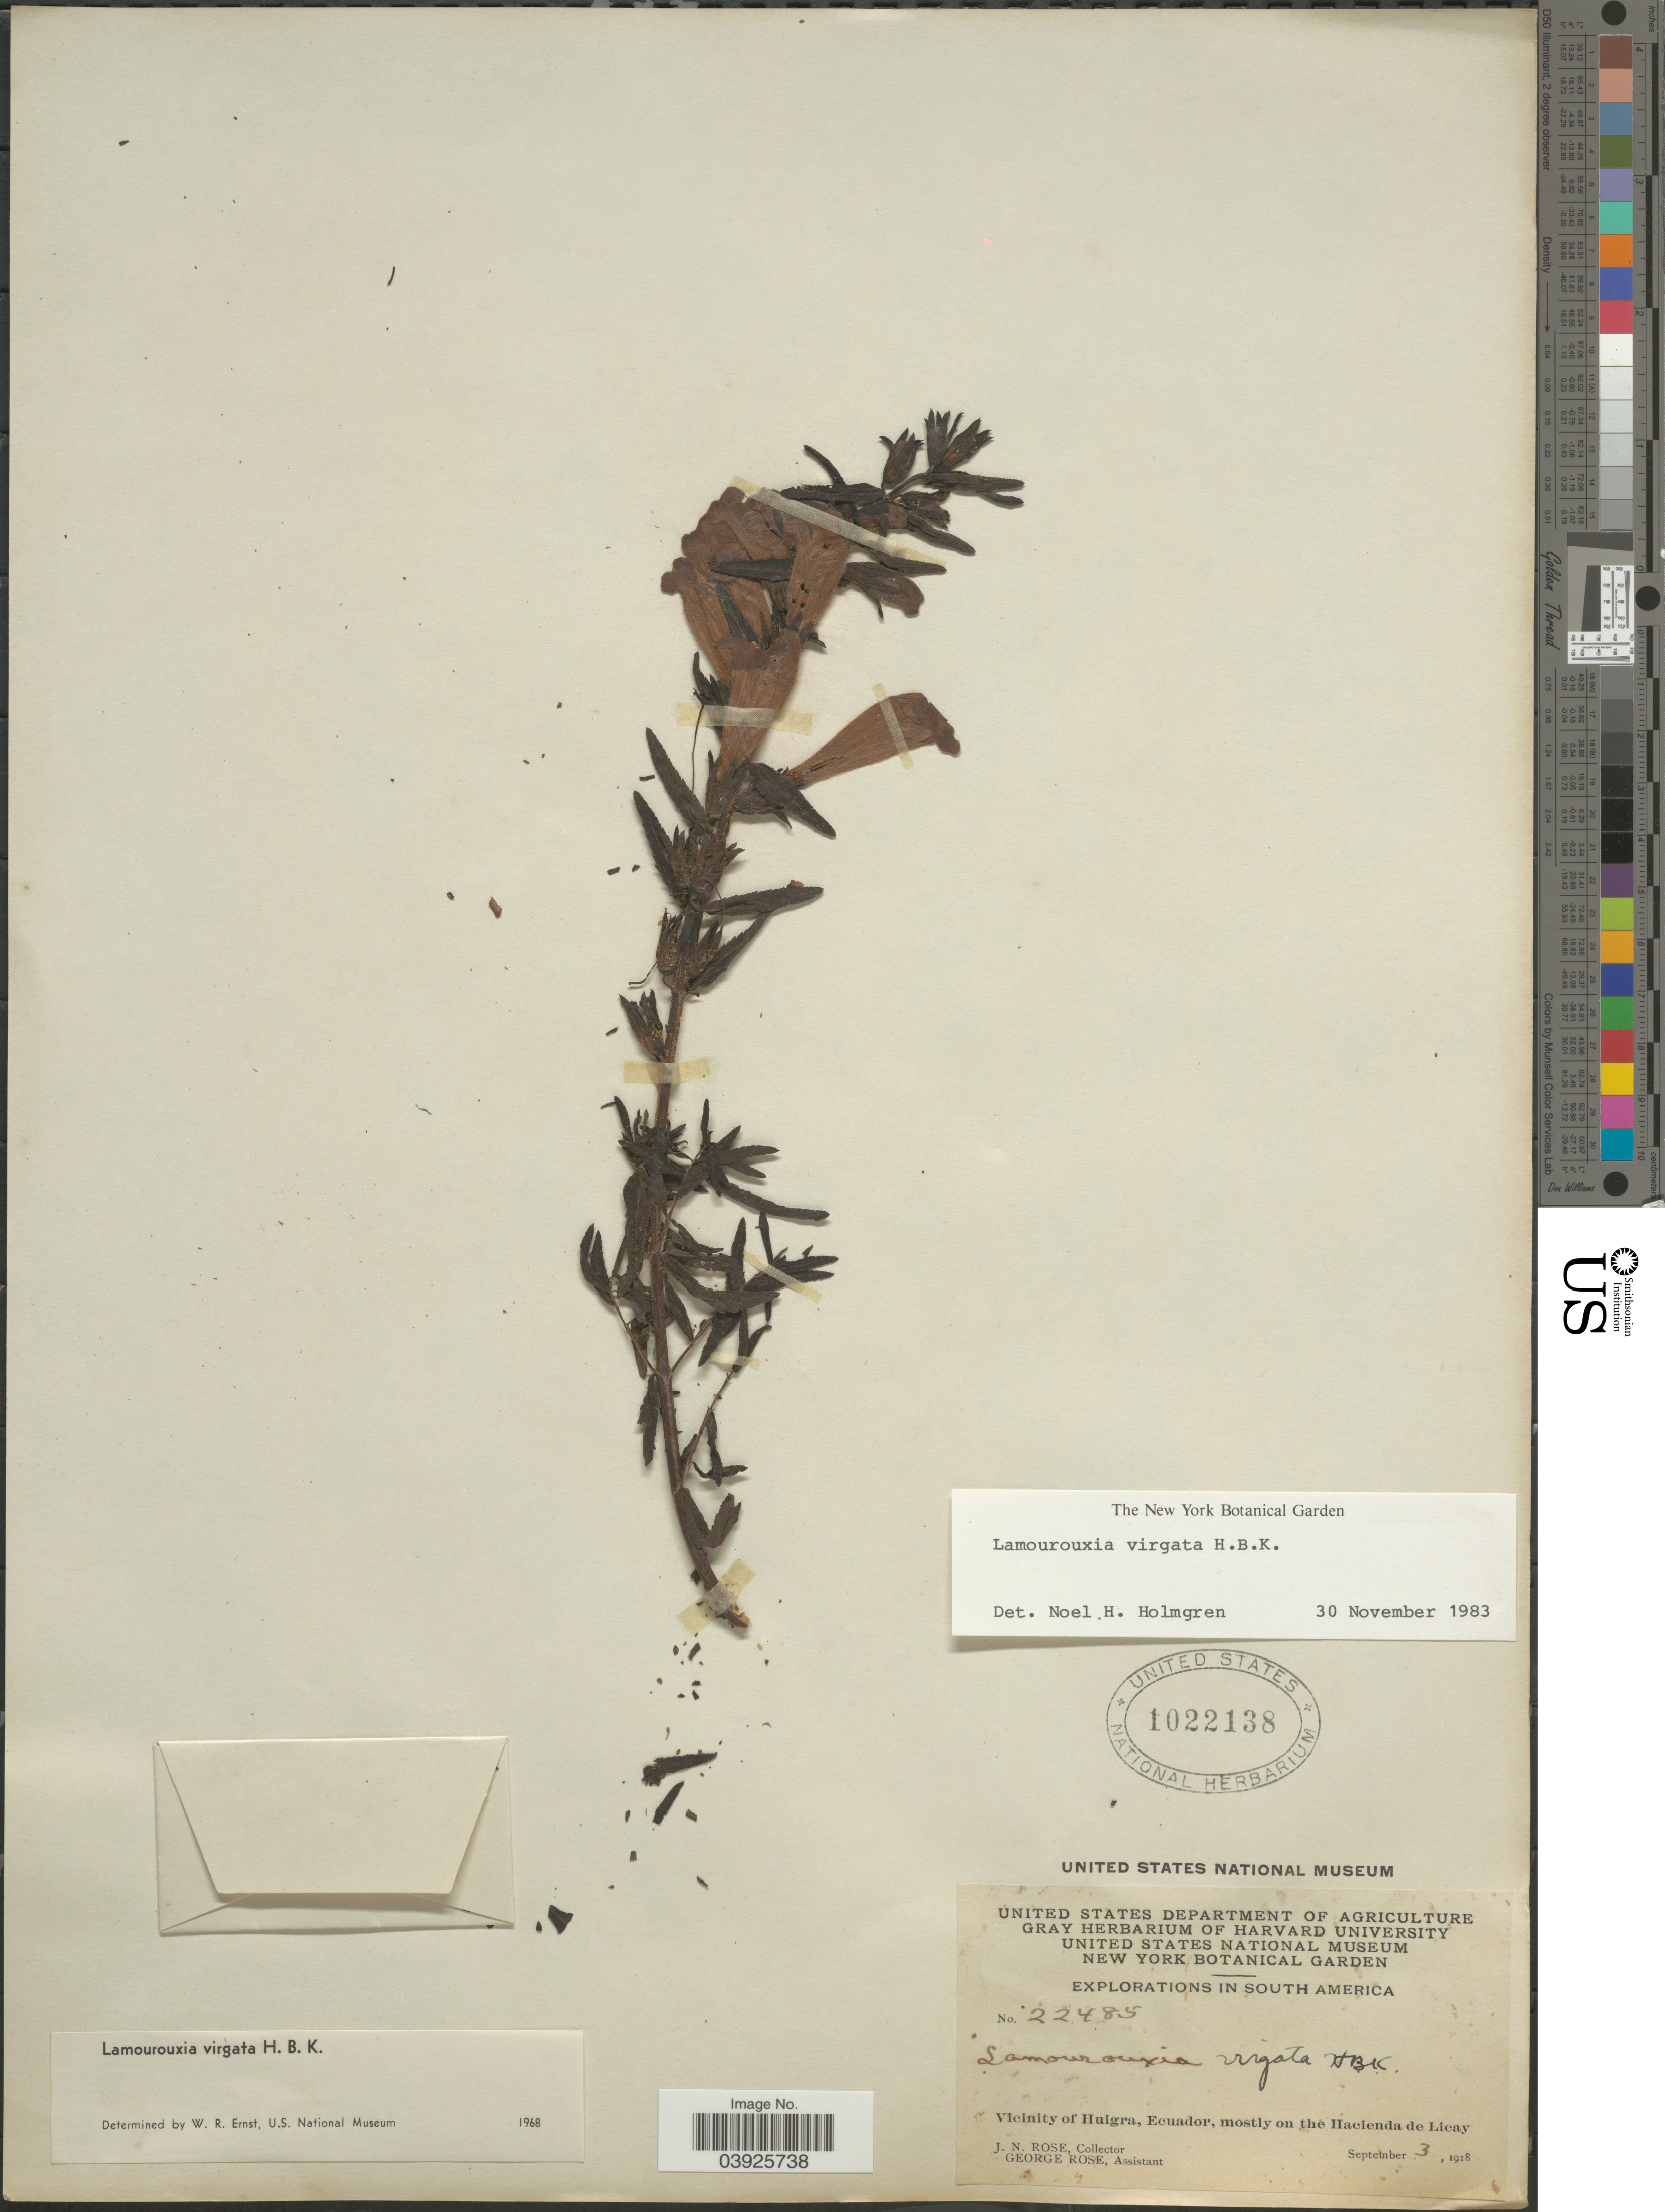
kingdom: Plantae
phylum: Tracheophyta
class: Magnoliopsida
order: Lamiales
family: Orobanchaceae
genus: Lamourouxia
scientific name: Lamourouxia virgata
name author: Kunth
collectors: J. N. Rose & G. Rose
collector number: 22485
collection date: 1918-09-03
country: Ecuador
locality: Vicinity of Huigra, mostly on the Hacienda de Licay.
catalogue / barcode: US 1022138